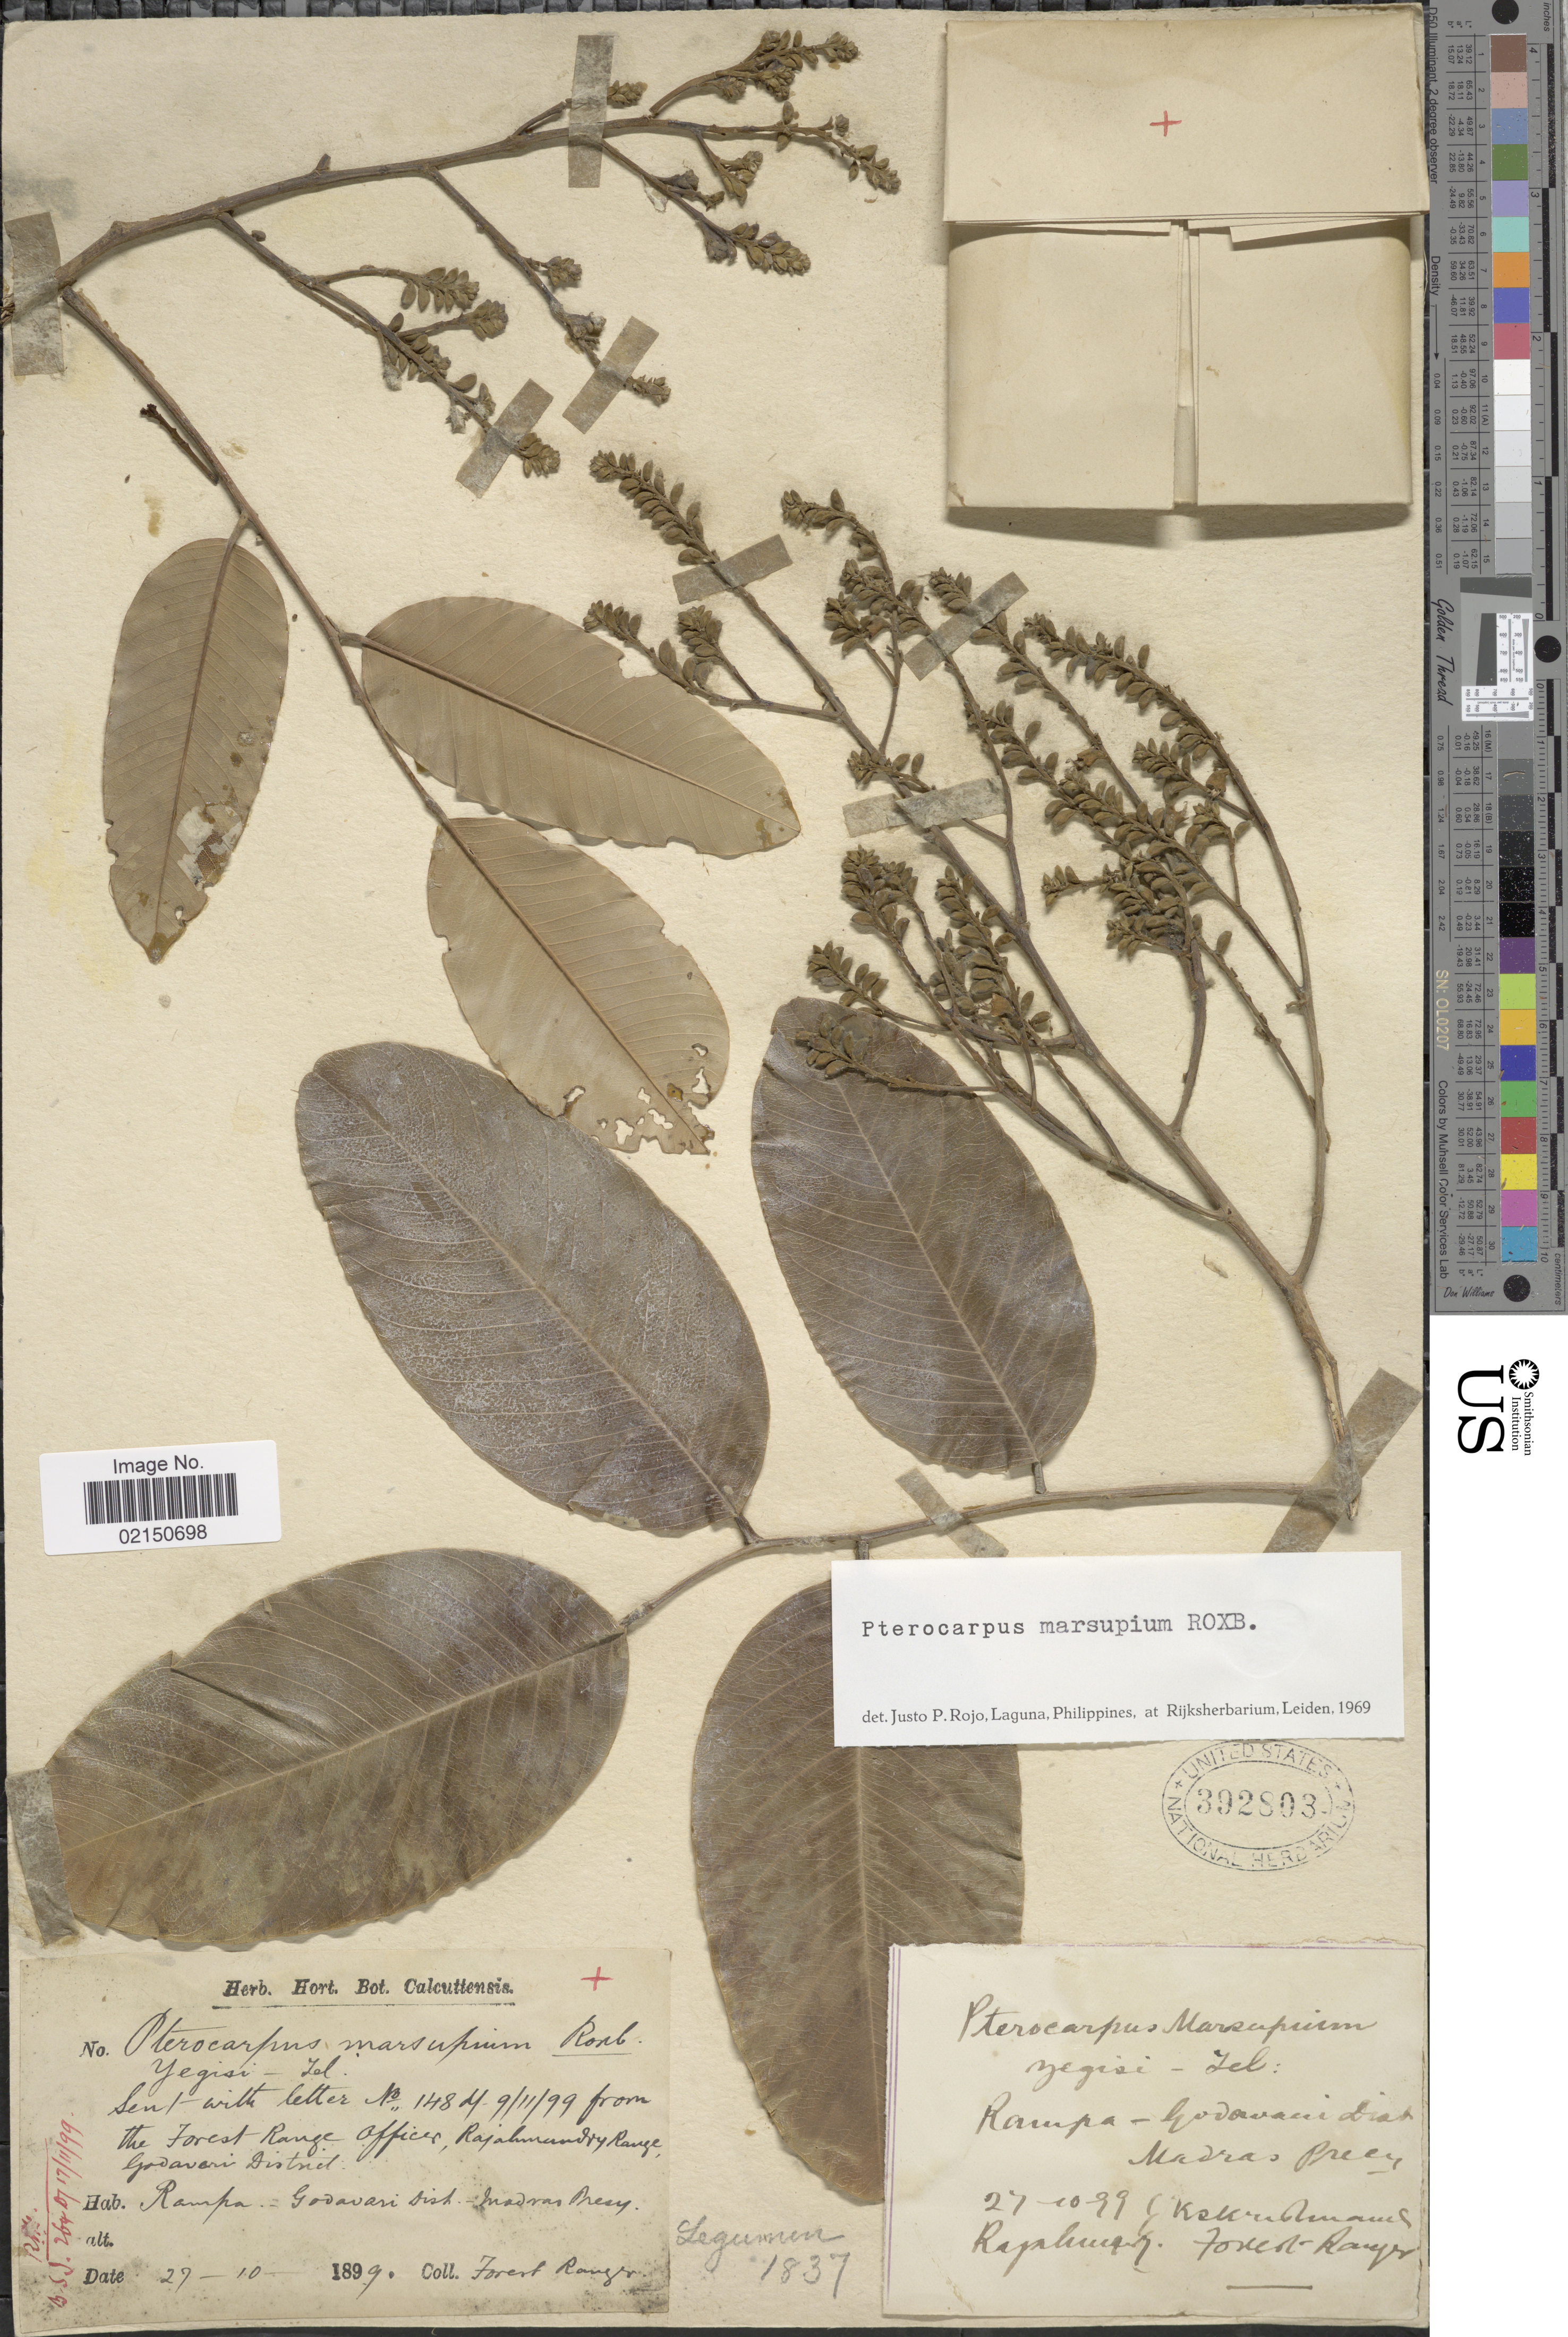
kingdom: Plantae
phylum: Tracheophyta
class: Magnoliopsida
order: Fabales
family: Fabaceae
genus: Pterocarpus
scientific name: Pterocarpus marsupium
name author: Roxb.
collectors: Forest Ranger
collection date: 1899-10-27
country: India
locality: Rampa - Godavari Dist. Madras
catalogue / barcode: US 392803